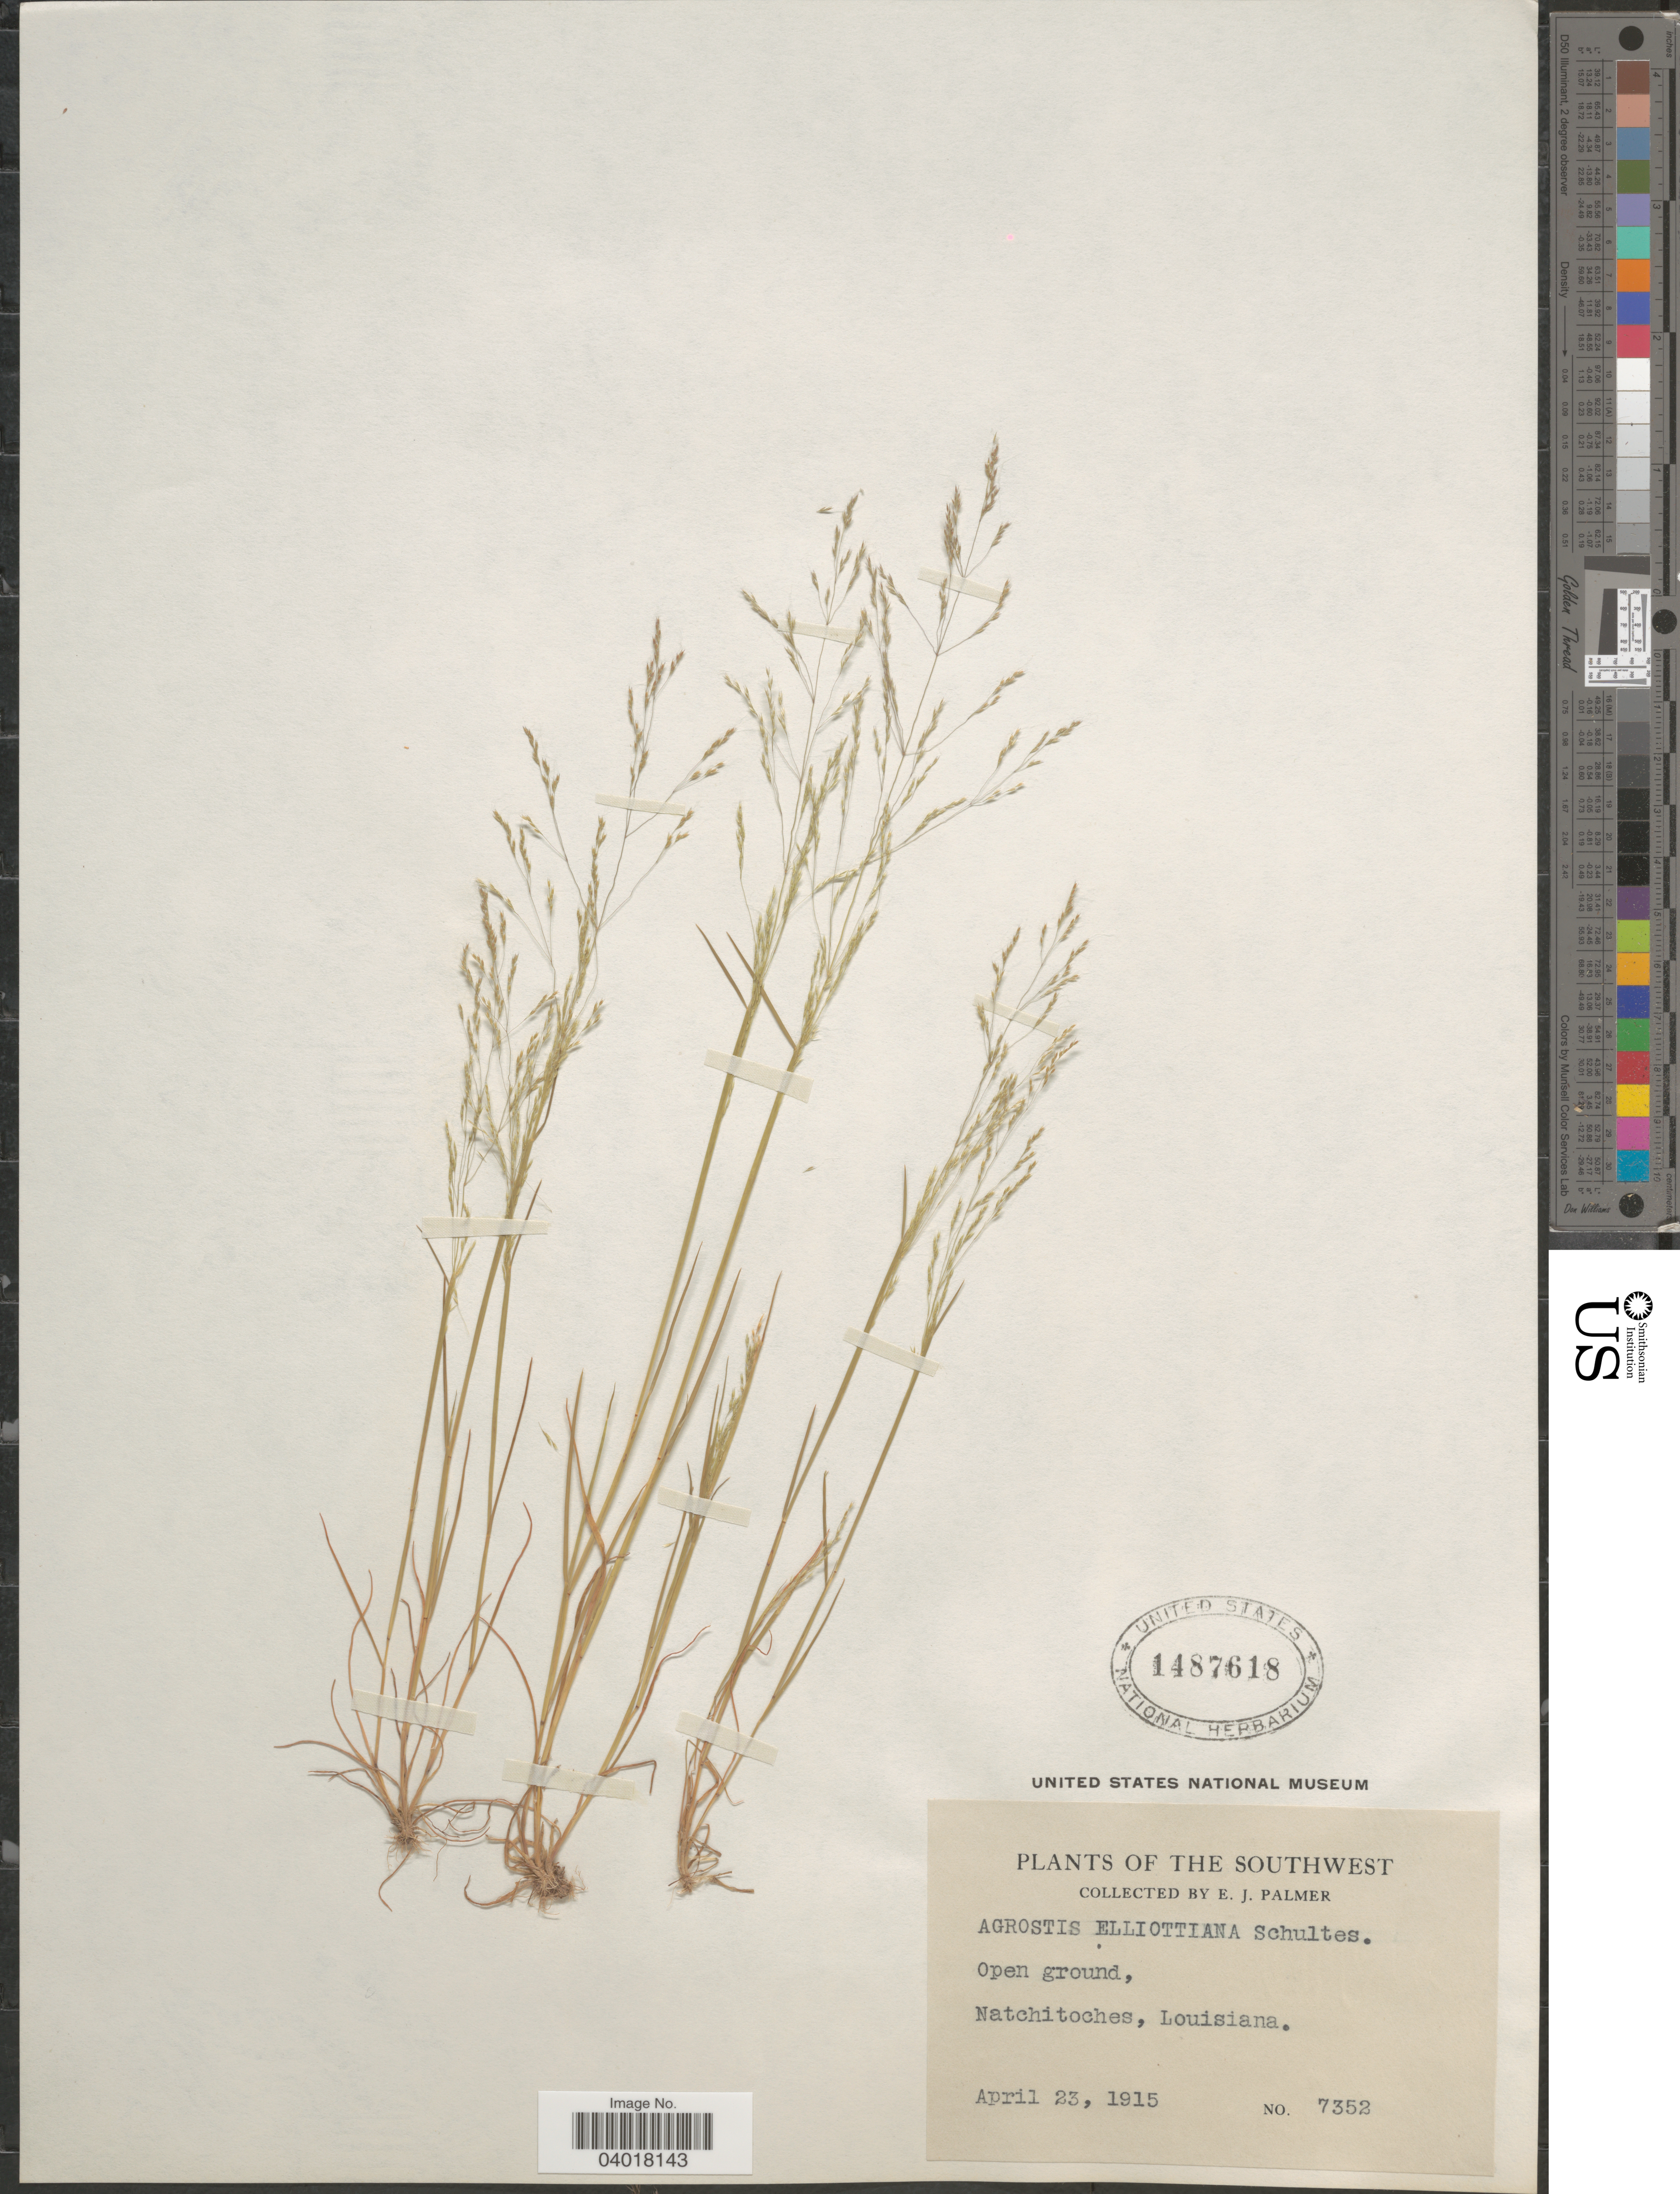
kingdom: Plantae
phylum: Tracheophyta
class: Liliopsida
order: Poales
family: Poaceae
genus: Agrostis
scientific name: Agrostis elliottiana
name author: Schult.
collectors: E. J. Palmer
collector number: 7352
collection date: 1915-04-23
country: United States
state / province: Louisiana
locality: Southwest. Open ground, Natchitoches.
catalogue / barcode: US 1487618